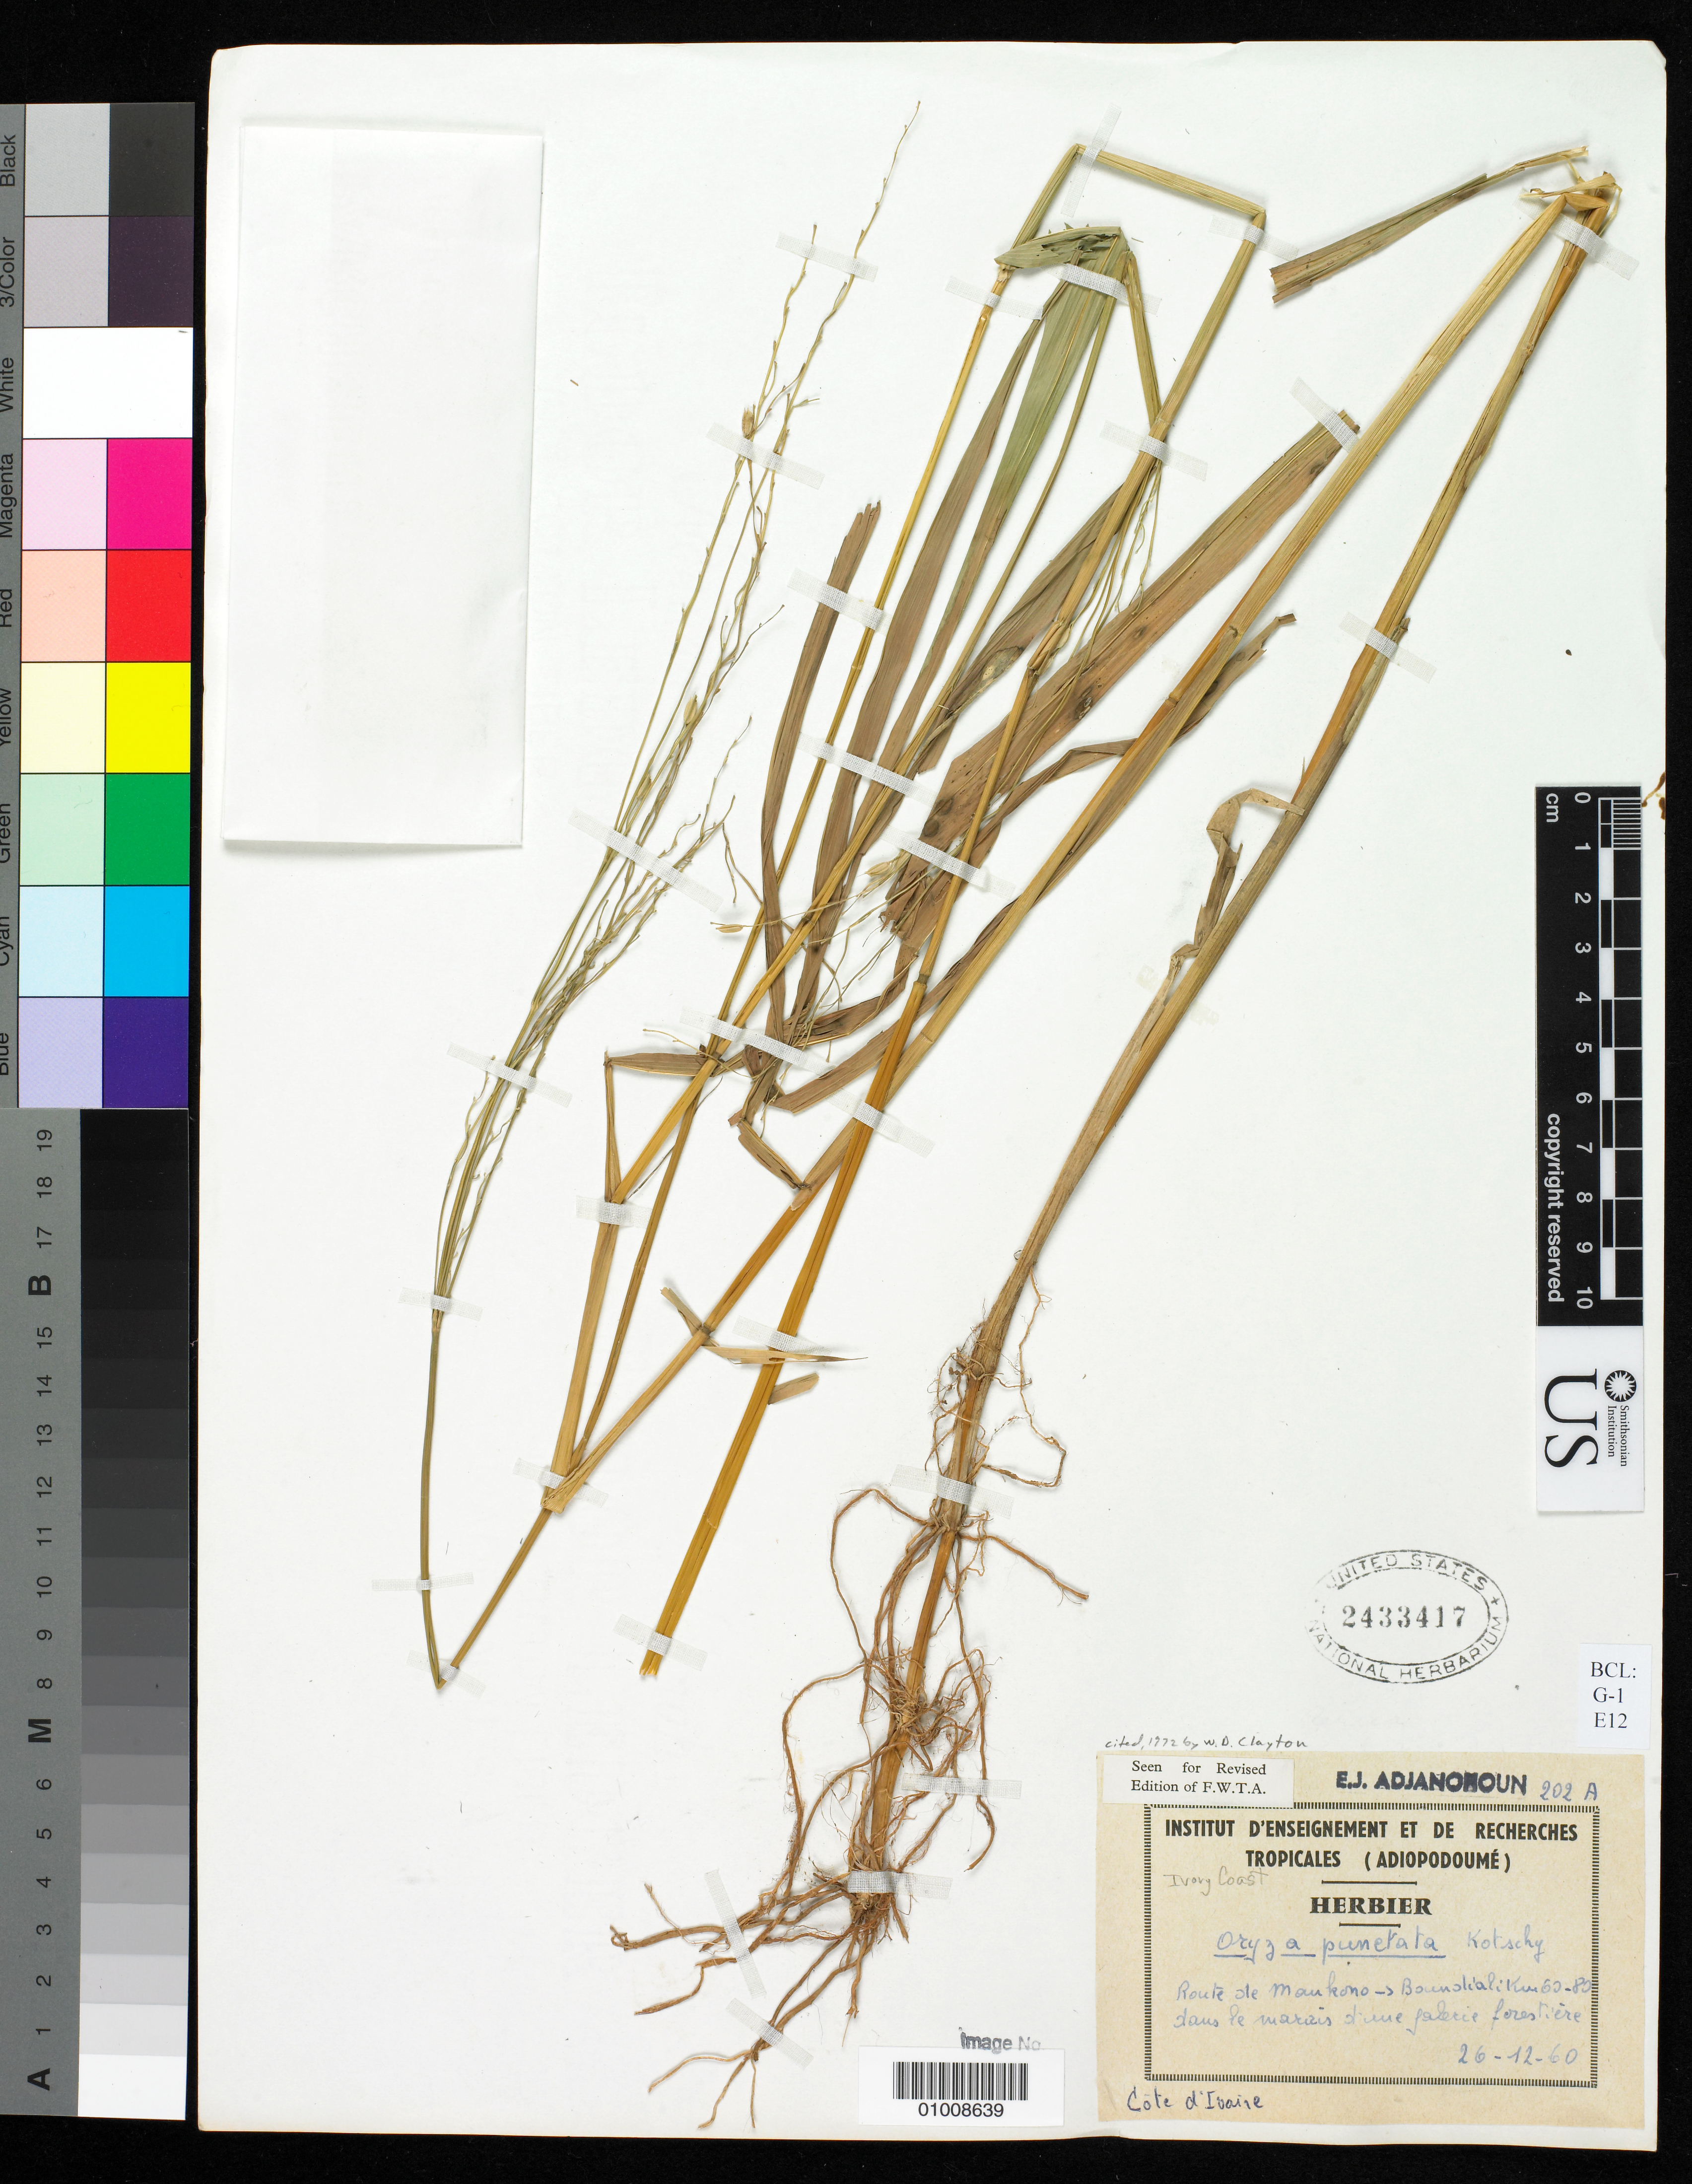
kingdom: Plantae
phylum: Tracheophyta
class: Liliopsida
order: Poales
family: Poaceae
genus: Oryza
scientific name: Oryza punctata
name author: Kotschy ex Steud.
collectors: E. Adjanohoun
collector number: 202A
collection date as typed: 26 Dec 1960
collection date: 1960-12-26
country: Ivory Coast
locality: Road from Mankono to Boundiali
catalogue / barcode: US 2433417